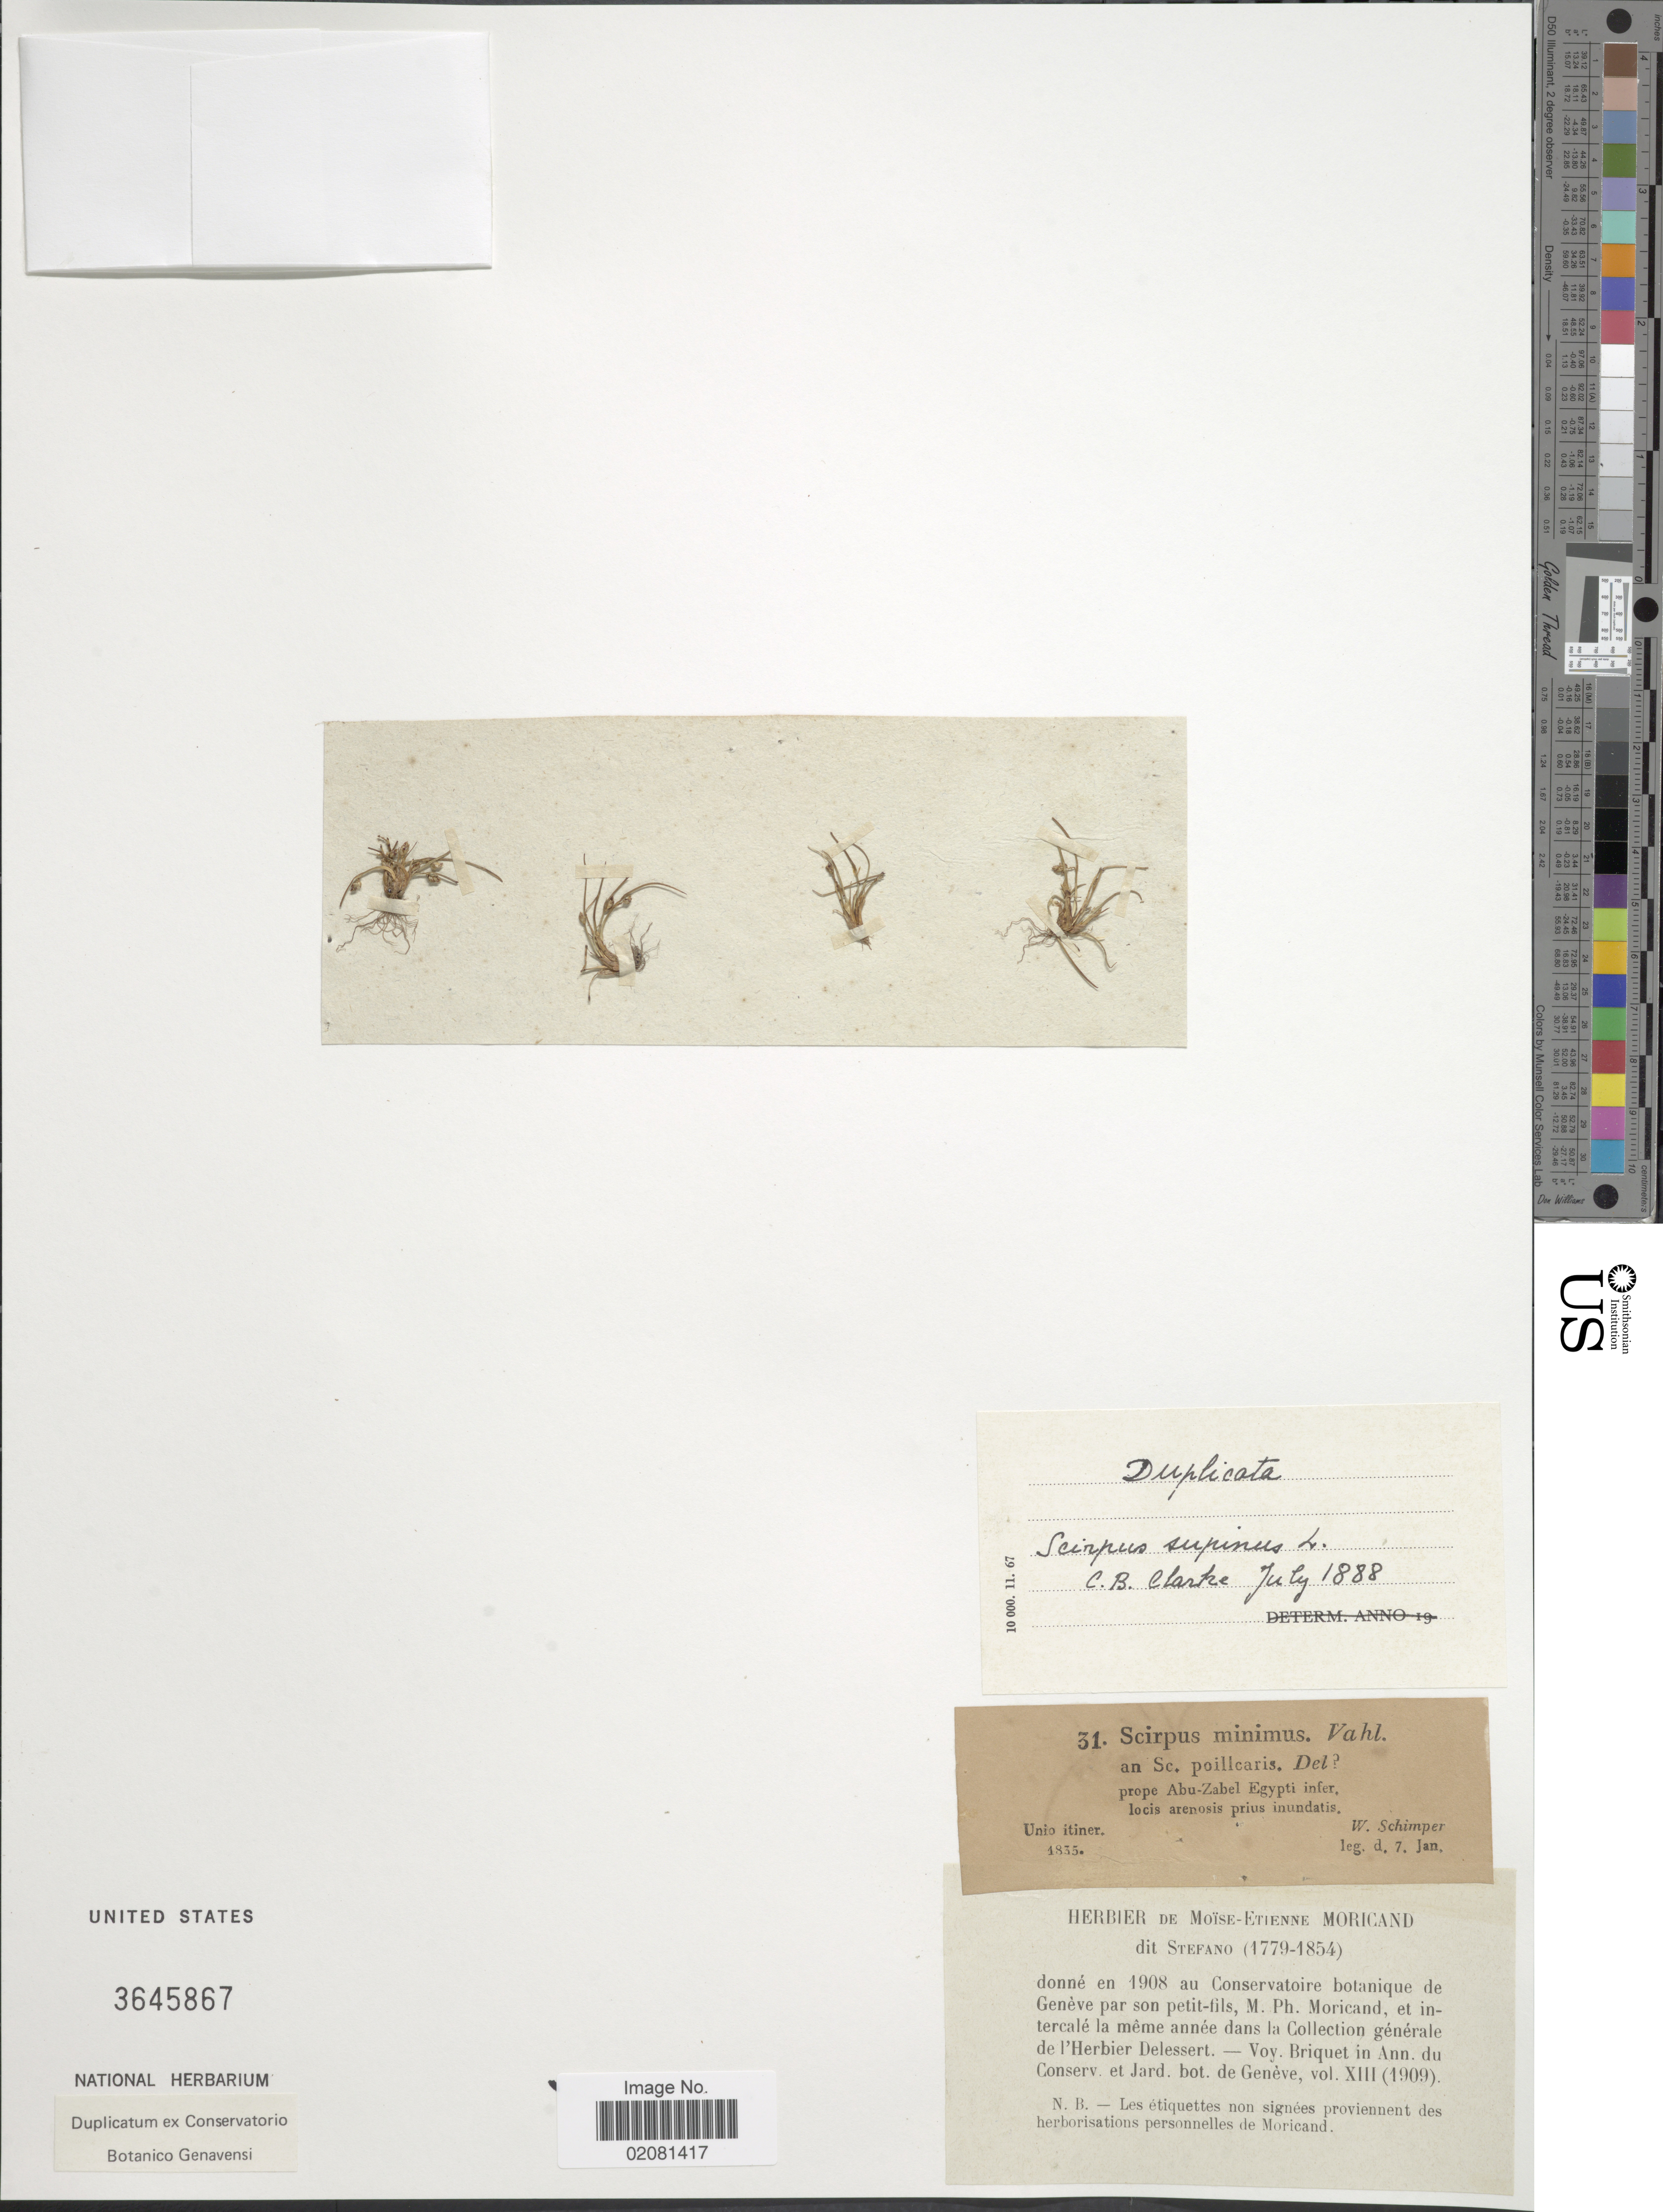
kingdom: Plantae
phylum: Tracheophyta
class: Liliopsida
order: Poales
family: Cyperaceae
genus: Schoenoplectus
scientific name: Schoenoplectus supinus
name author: (L.) Palla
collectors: W. Schimper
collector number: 31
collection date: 1855-01-07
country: Egypt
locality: Prope Abu Zaabal Egypti infer, locis arenosis prius inundatis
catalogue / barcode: US 3645867